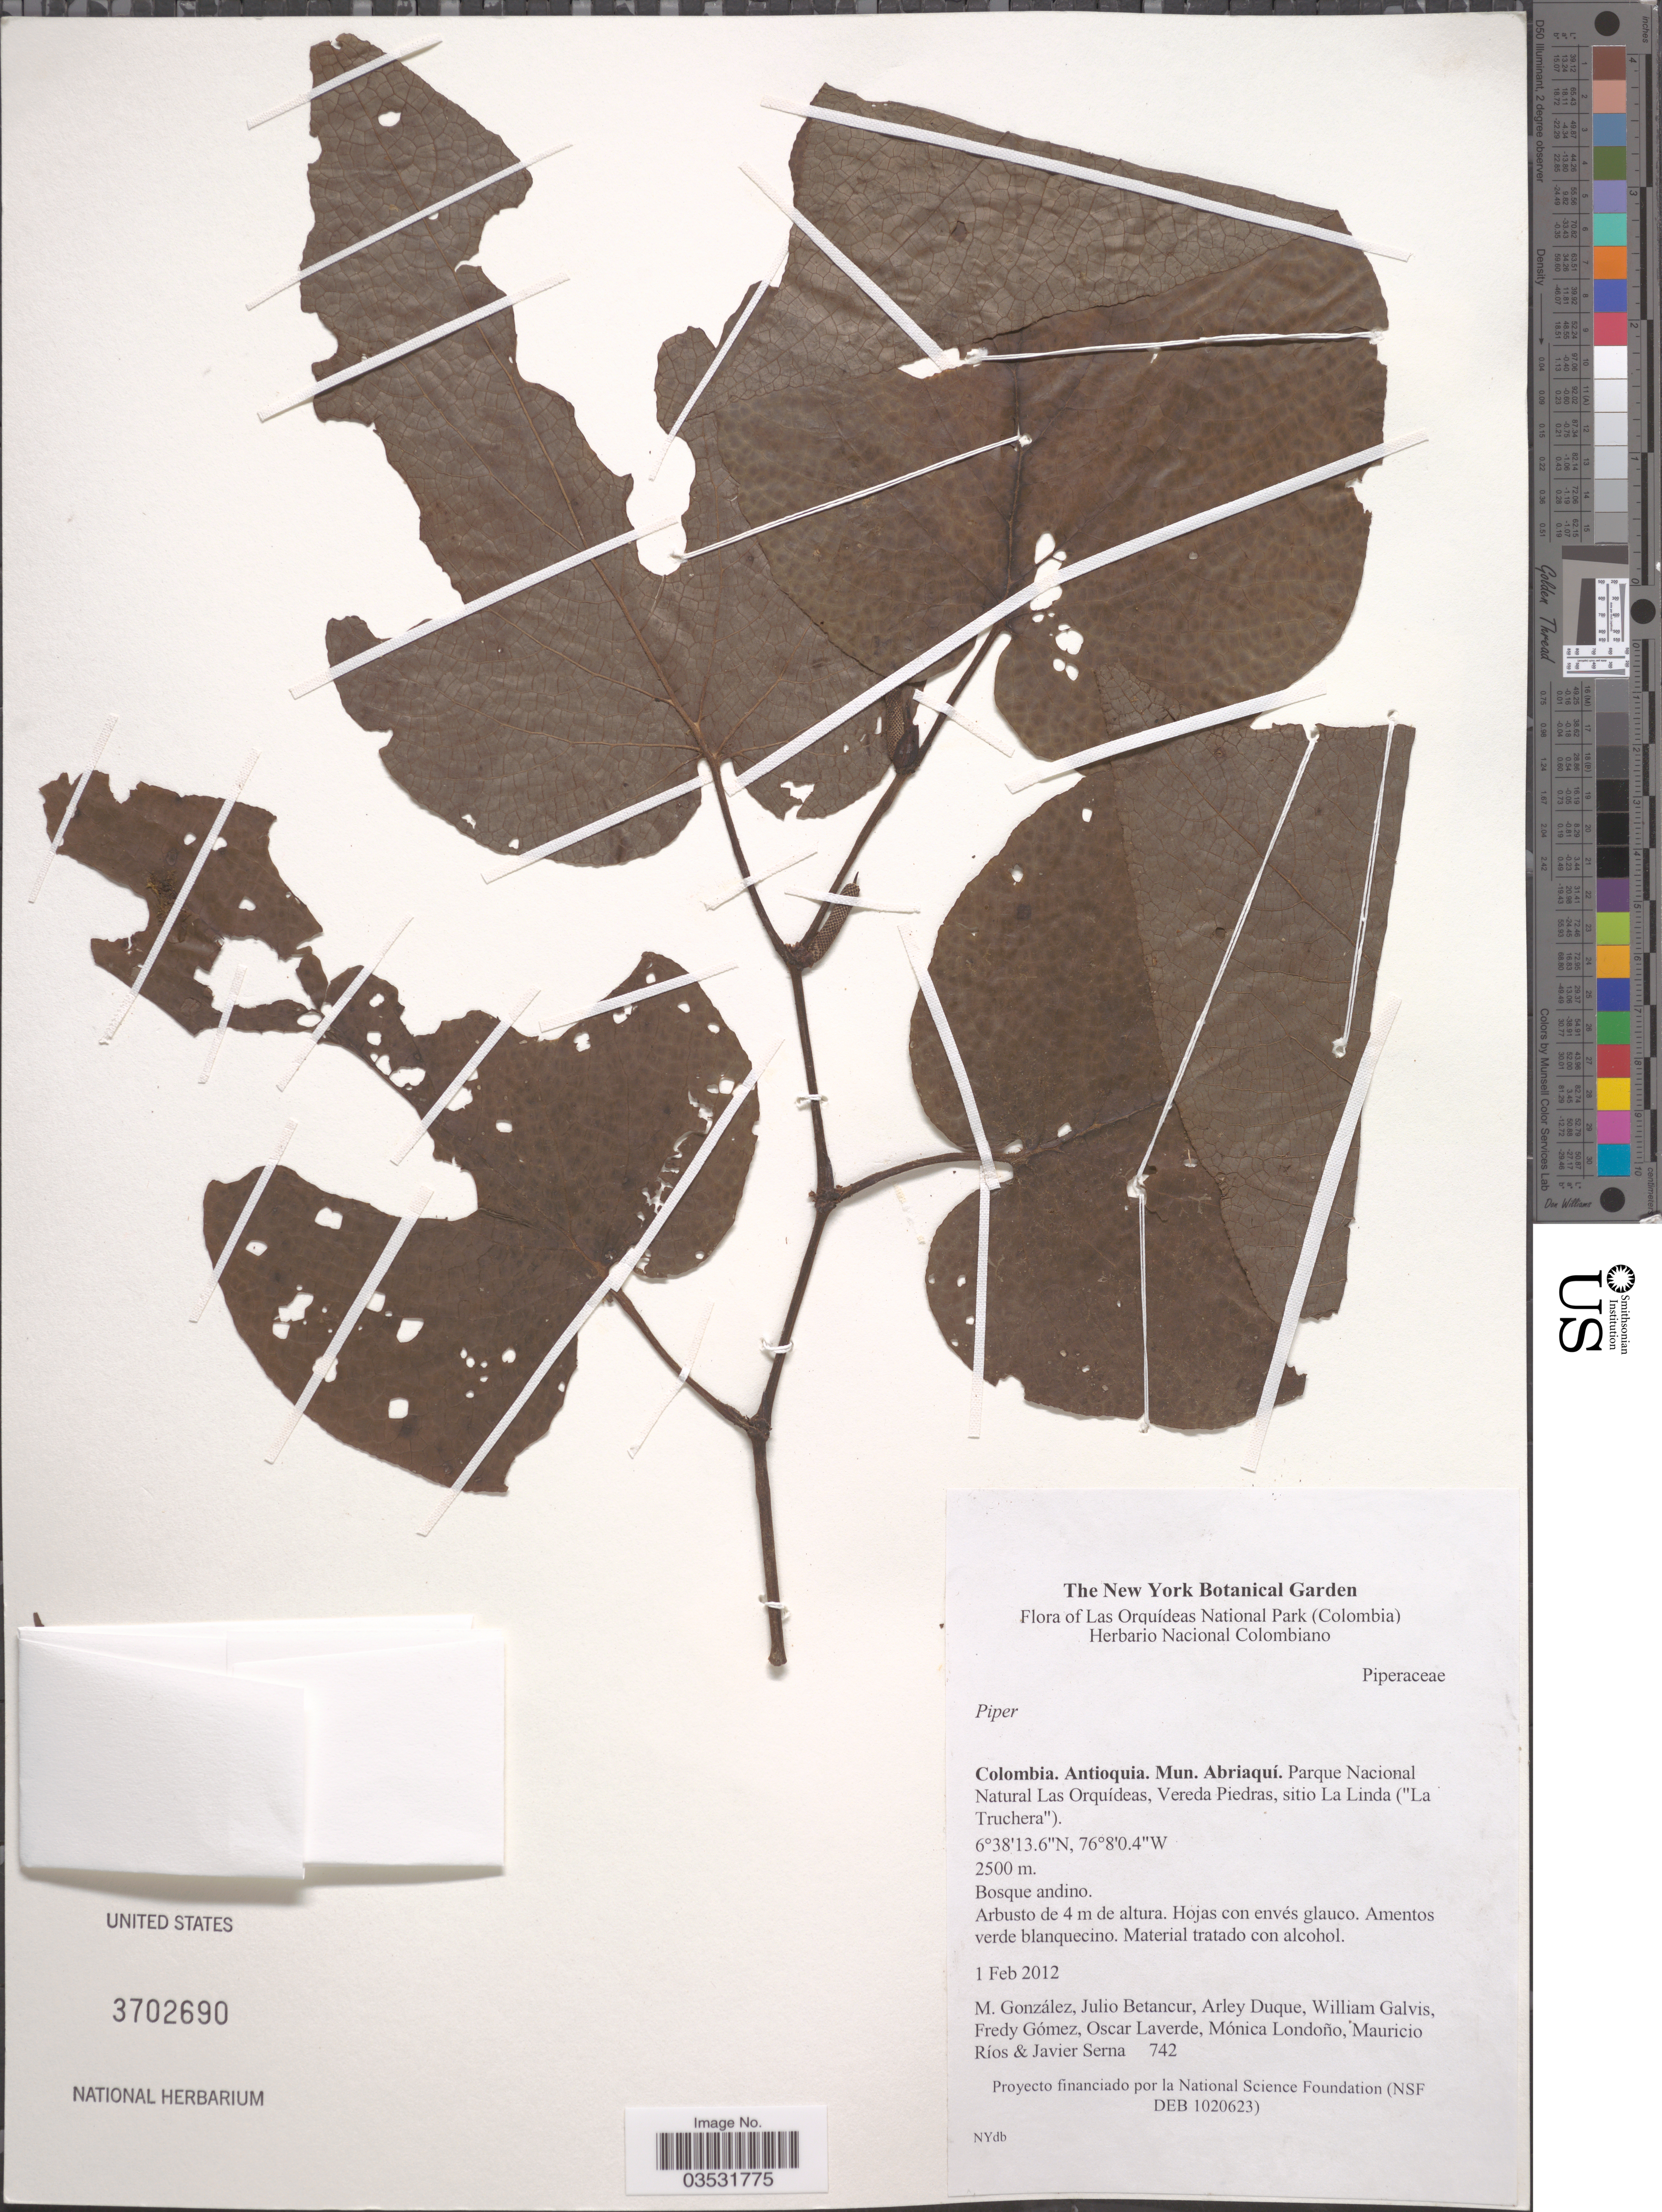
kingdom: Plantae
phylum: Tracheophyta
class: Magnoliopsida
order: Piperales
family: Piperaceae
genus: Piper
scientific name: Piper sp.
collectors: M. González, J. Betancur, A. Duque, W. Galvis & et al.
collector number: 742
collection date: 2012-02-01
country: Colombia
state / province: Antioquia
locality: Mun. Abriaquí. Parque Nacional Natural Las Orquídeas, Vereda Piedras, sitio La Linda ("La Truchera").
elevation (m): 2500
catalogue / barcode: US 3702690